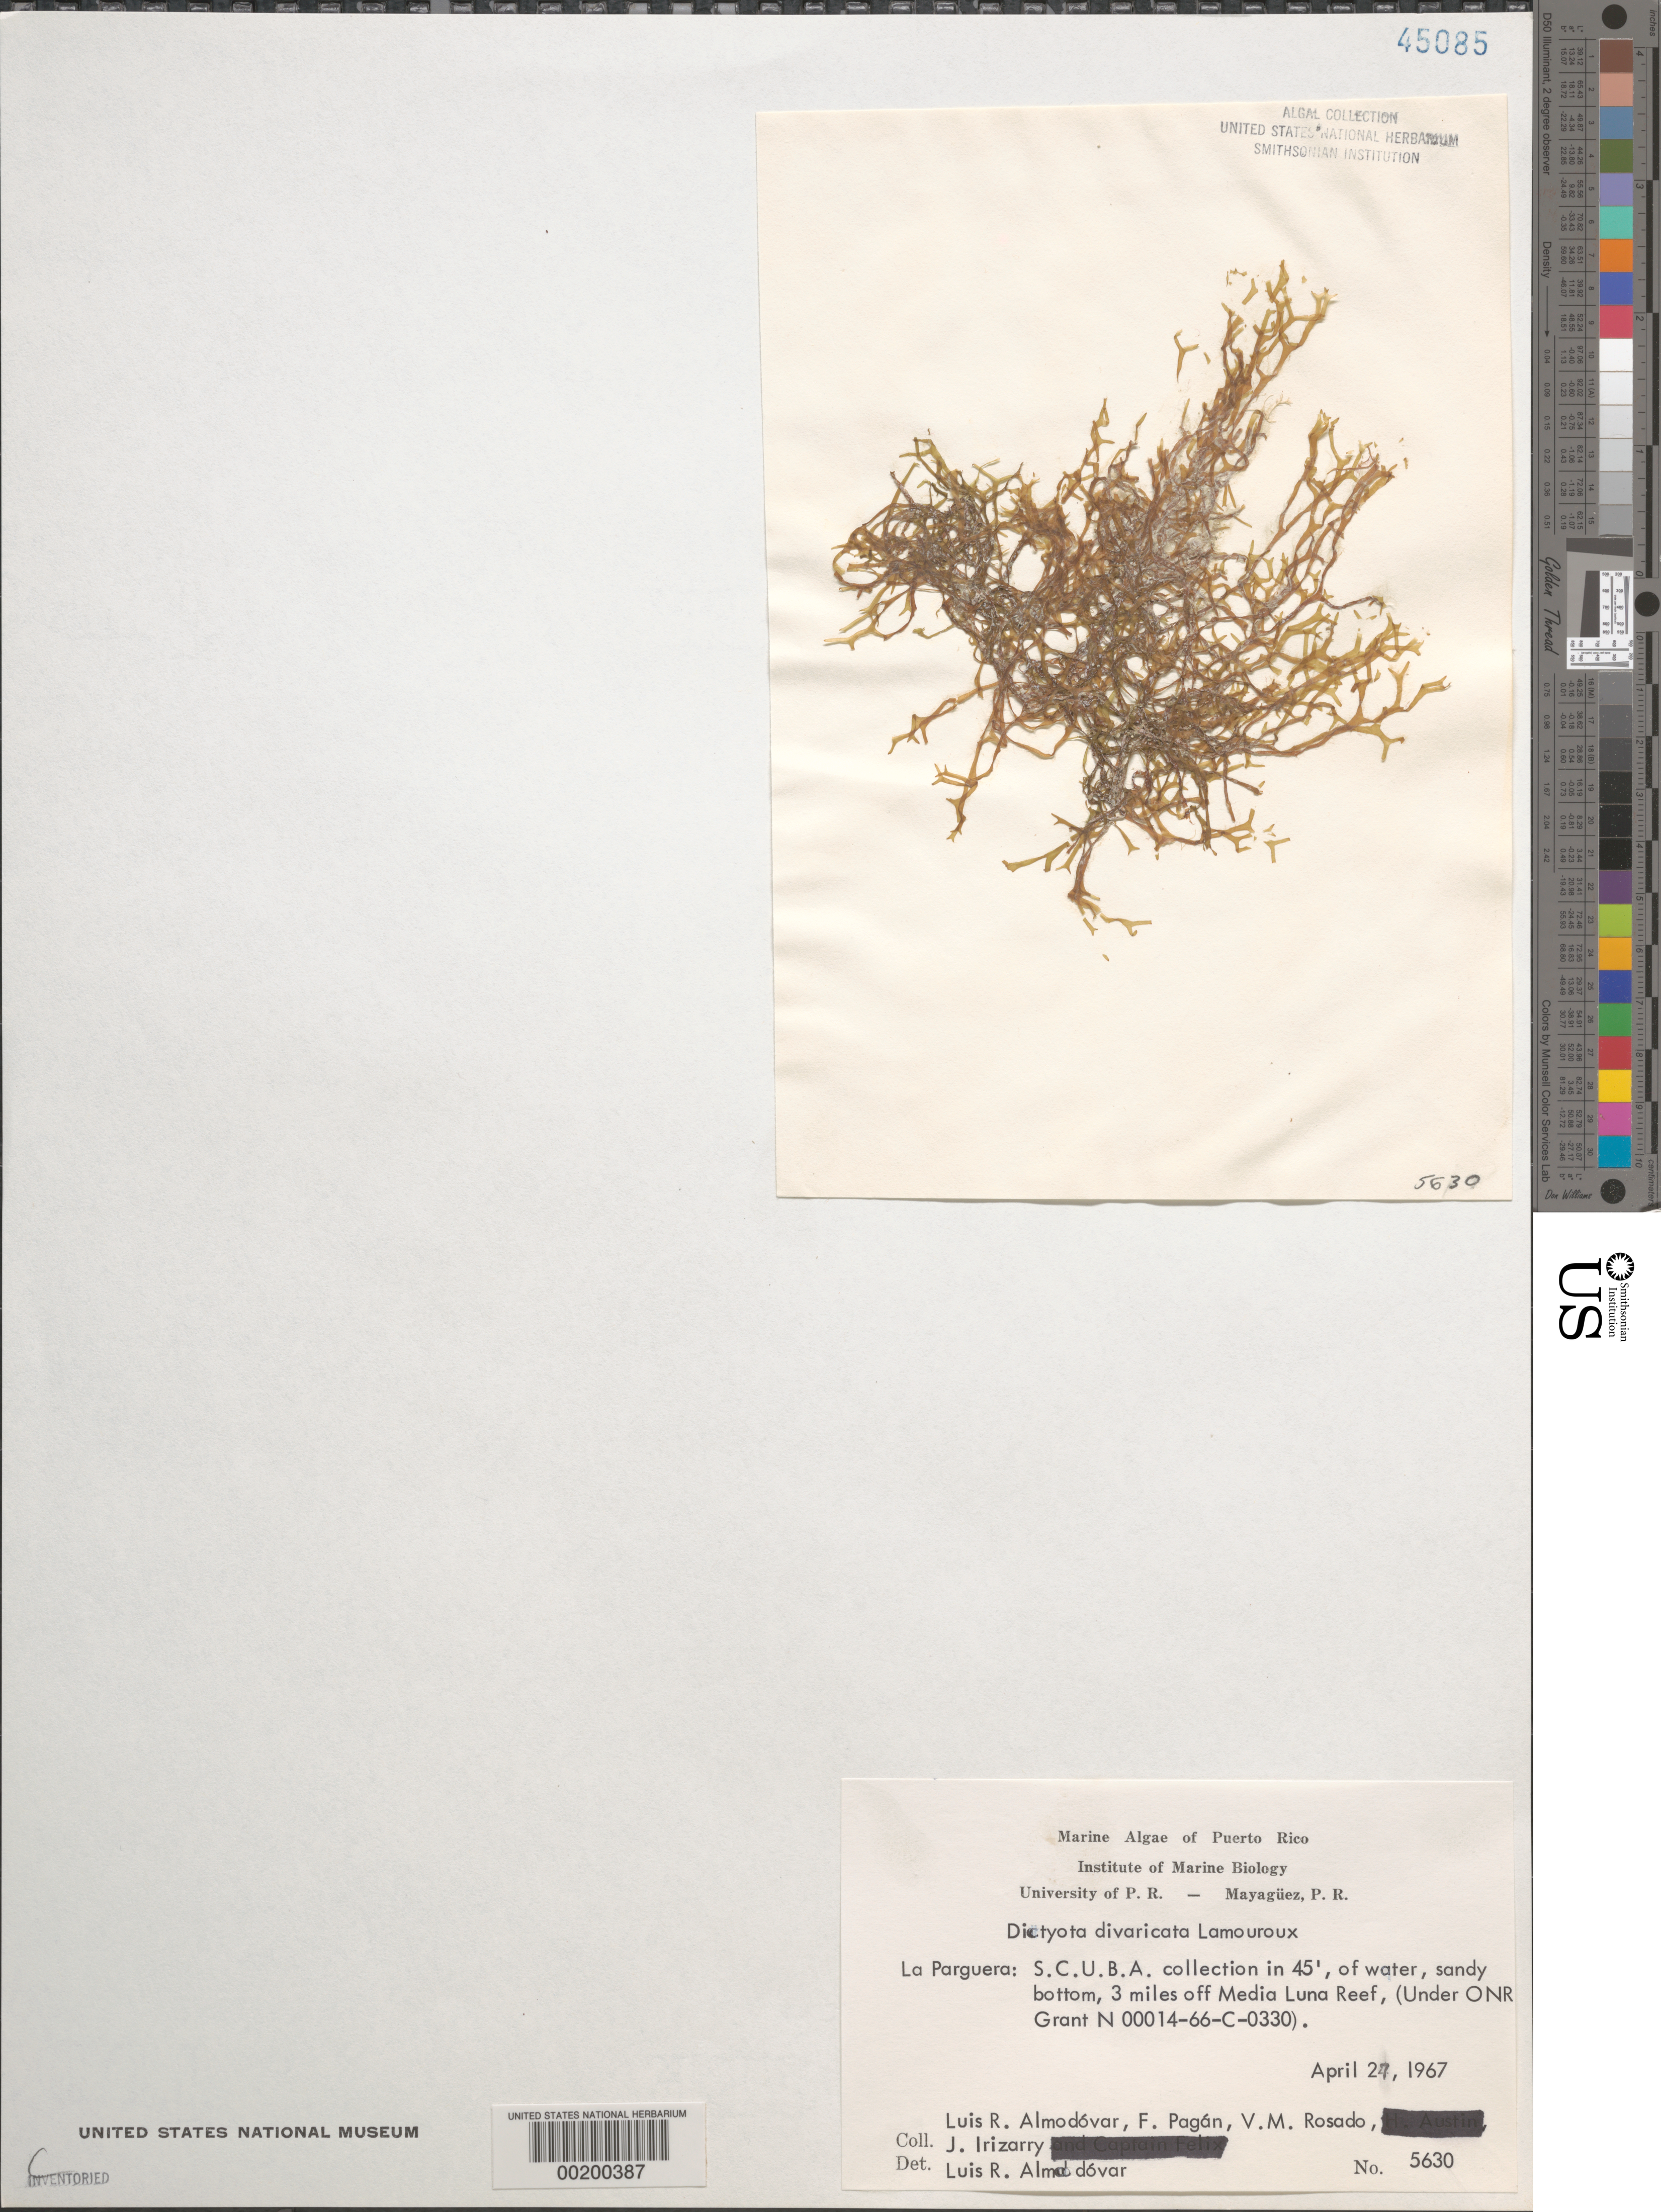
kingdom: Chromista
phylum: Ochrophyta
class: Phaeophyceae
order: Dictyotales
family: Dictyotaceae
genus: Dictyota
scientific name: Dictyota divaricata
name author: J.V.Lamouroux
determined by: Almodovar, L. R.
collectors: L. Almodovar, F. Pagan, V. Rosado & J. Irizarry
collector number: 5630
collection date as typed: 27 Apr 1967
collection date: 1967-04-27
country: Puerto Rico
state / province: Lajas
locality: La Parguera, 3 miles off Media Luna Reef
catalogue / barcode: US 45085